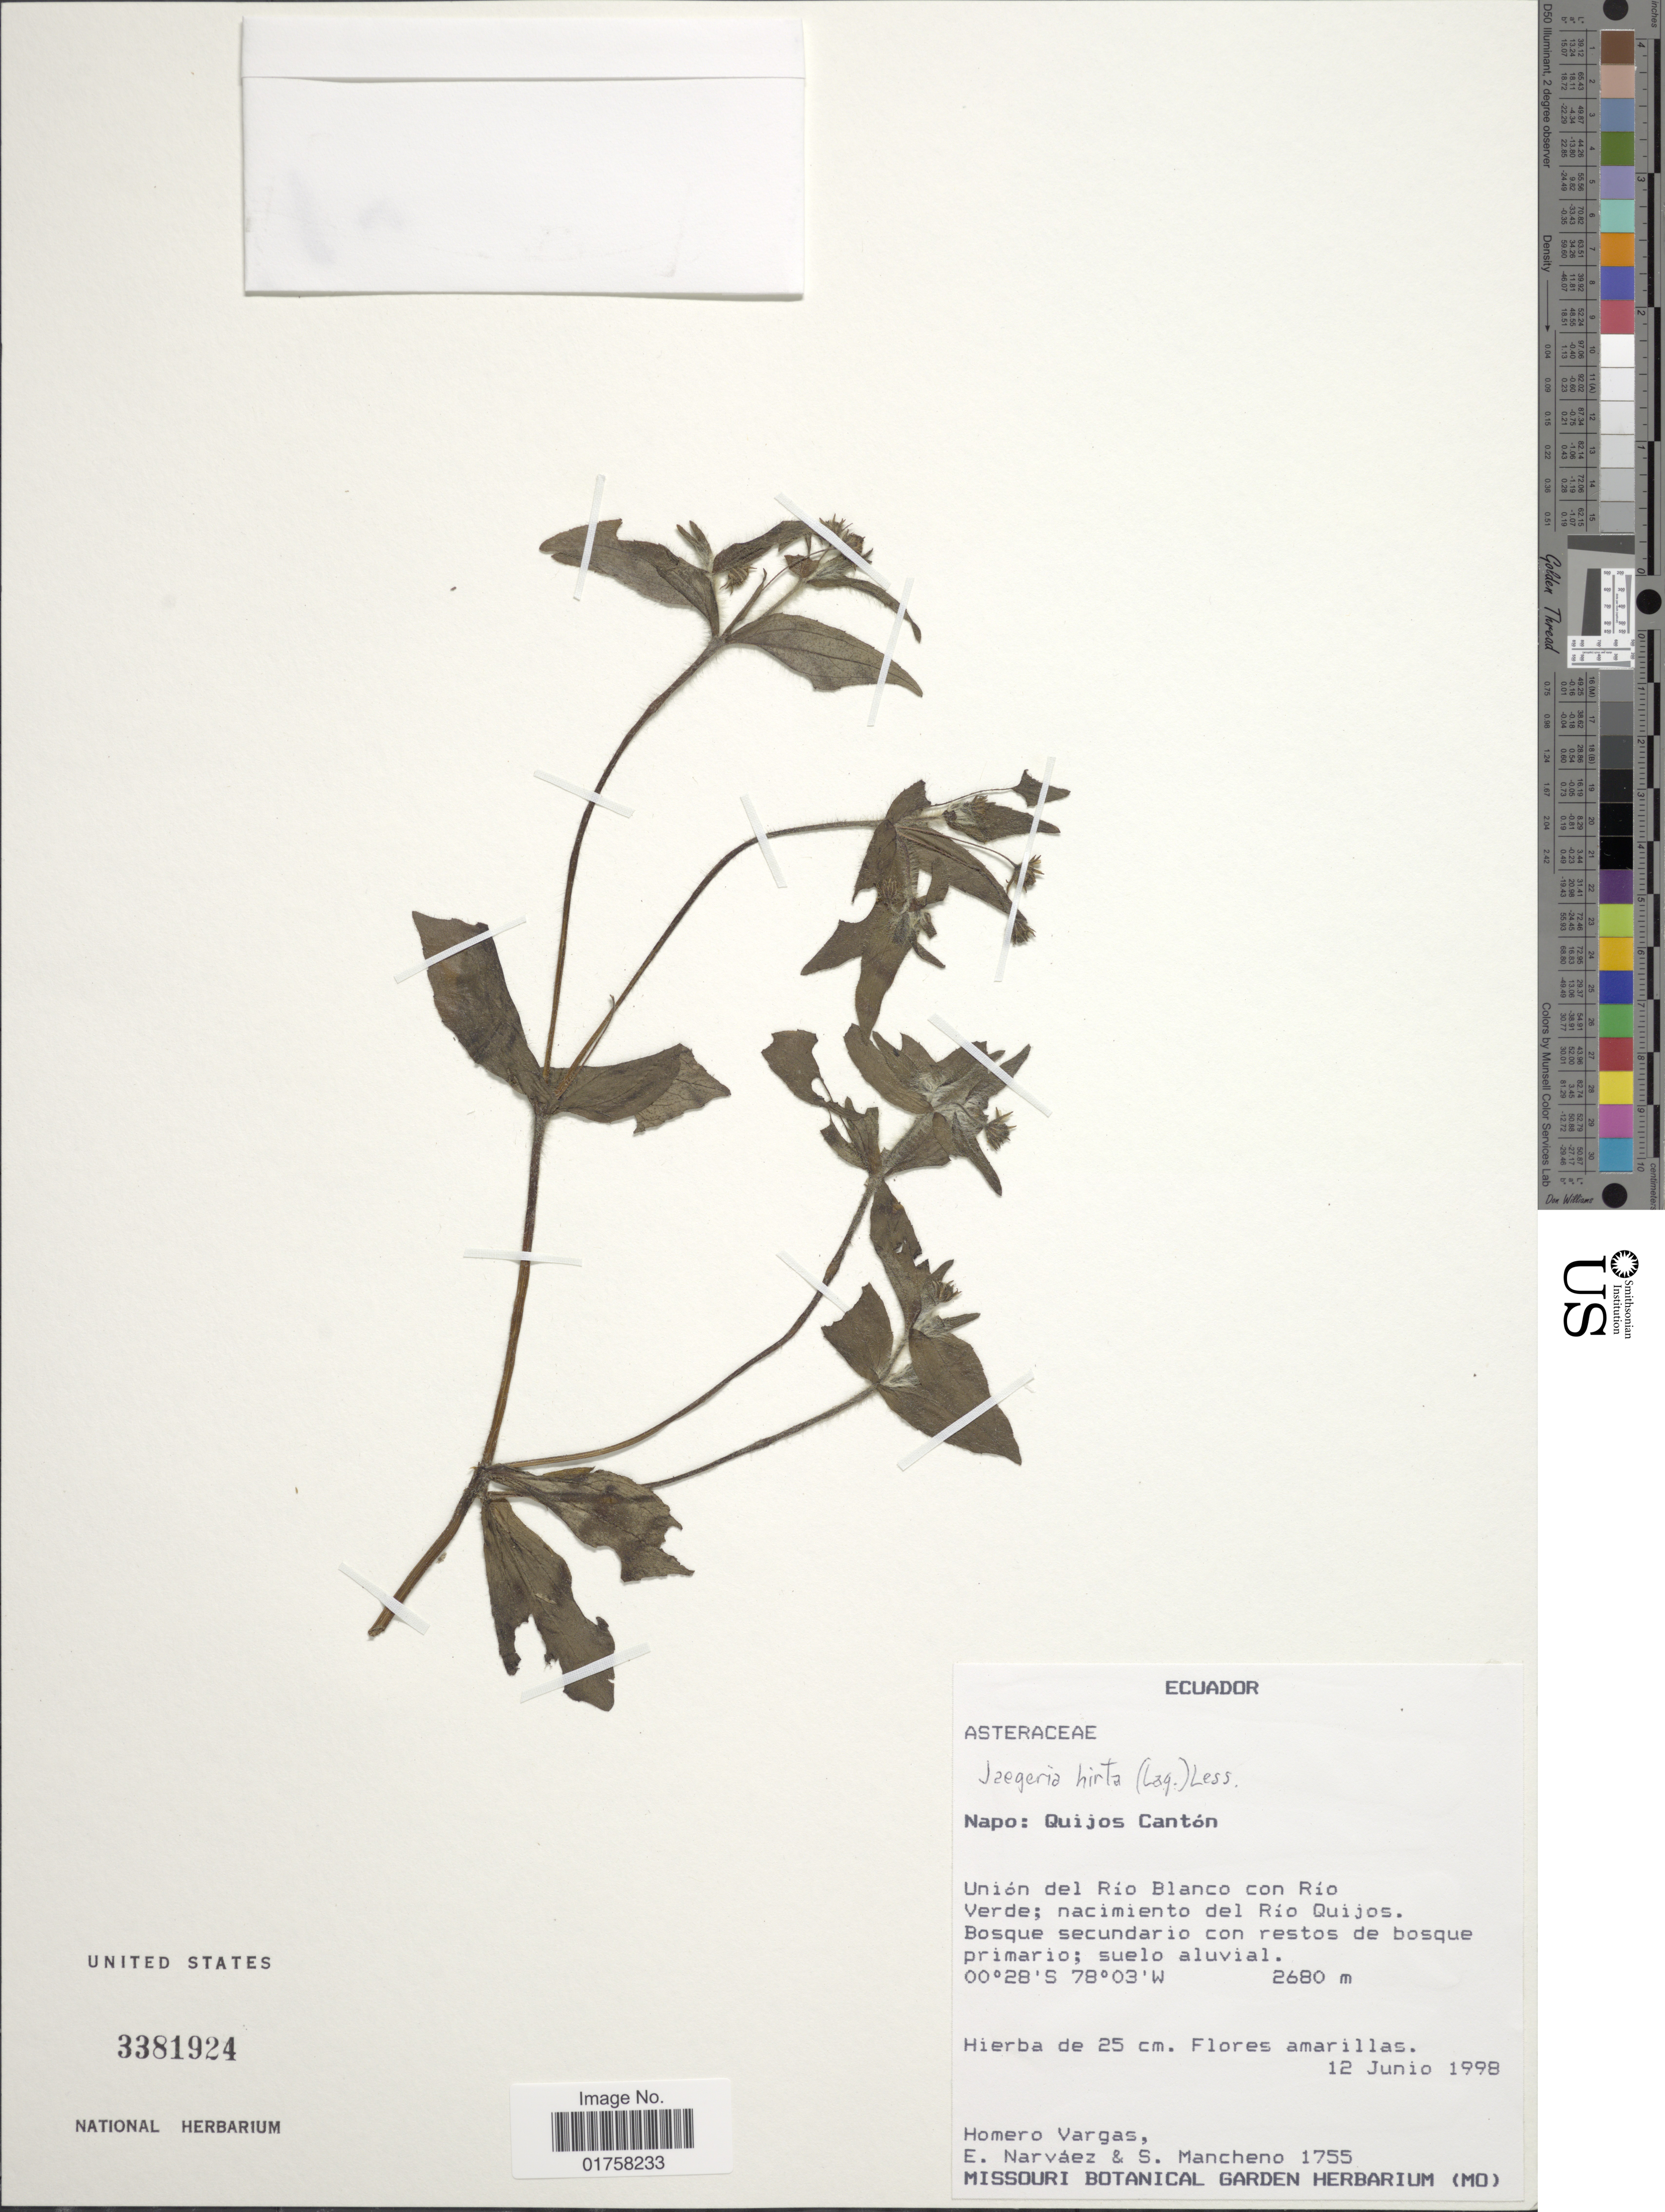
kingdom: Plantae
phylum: Tracheophyta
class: Magnoliopsida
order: Asterales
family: Asteraceae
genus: Jaegeria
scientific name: Jaegeria hirta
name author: (Lag.) Less.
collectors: H. Vargas, E. Narváez & S. Mancheno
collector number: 1755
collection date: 1998-06-12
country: Ecuador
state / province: Napo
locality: Quijos Cantón, Unión del Río Blanco con Río Verde; nacimiento del Río Quijos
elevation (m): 2680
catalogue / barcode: US 3381924